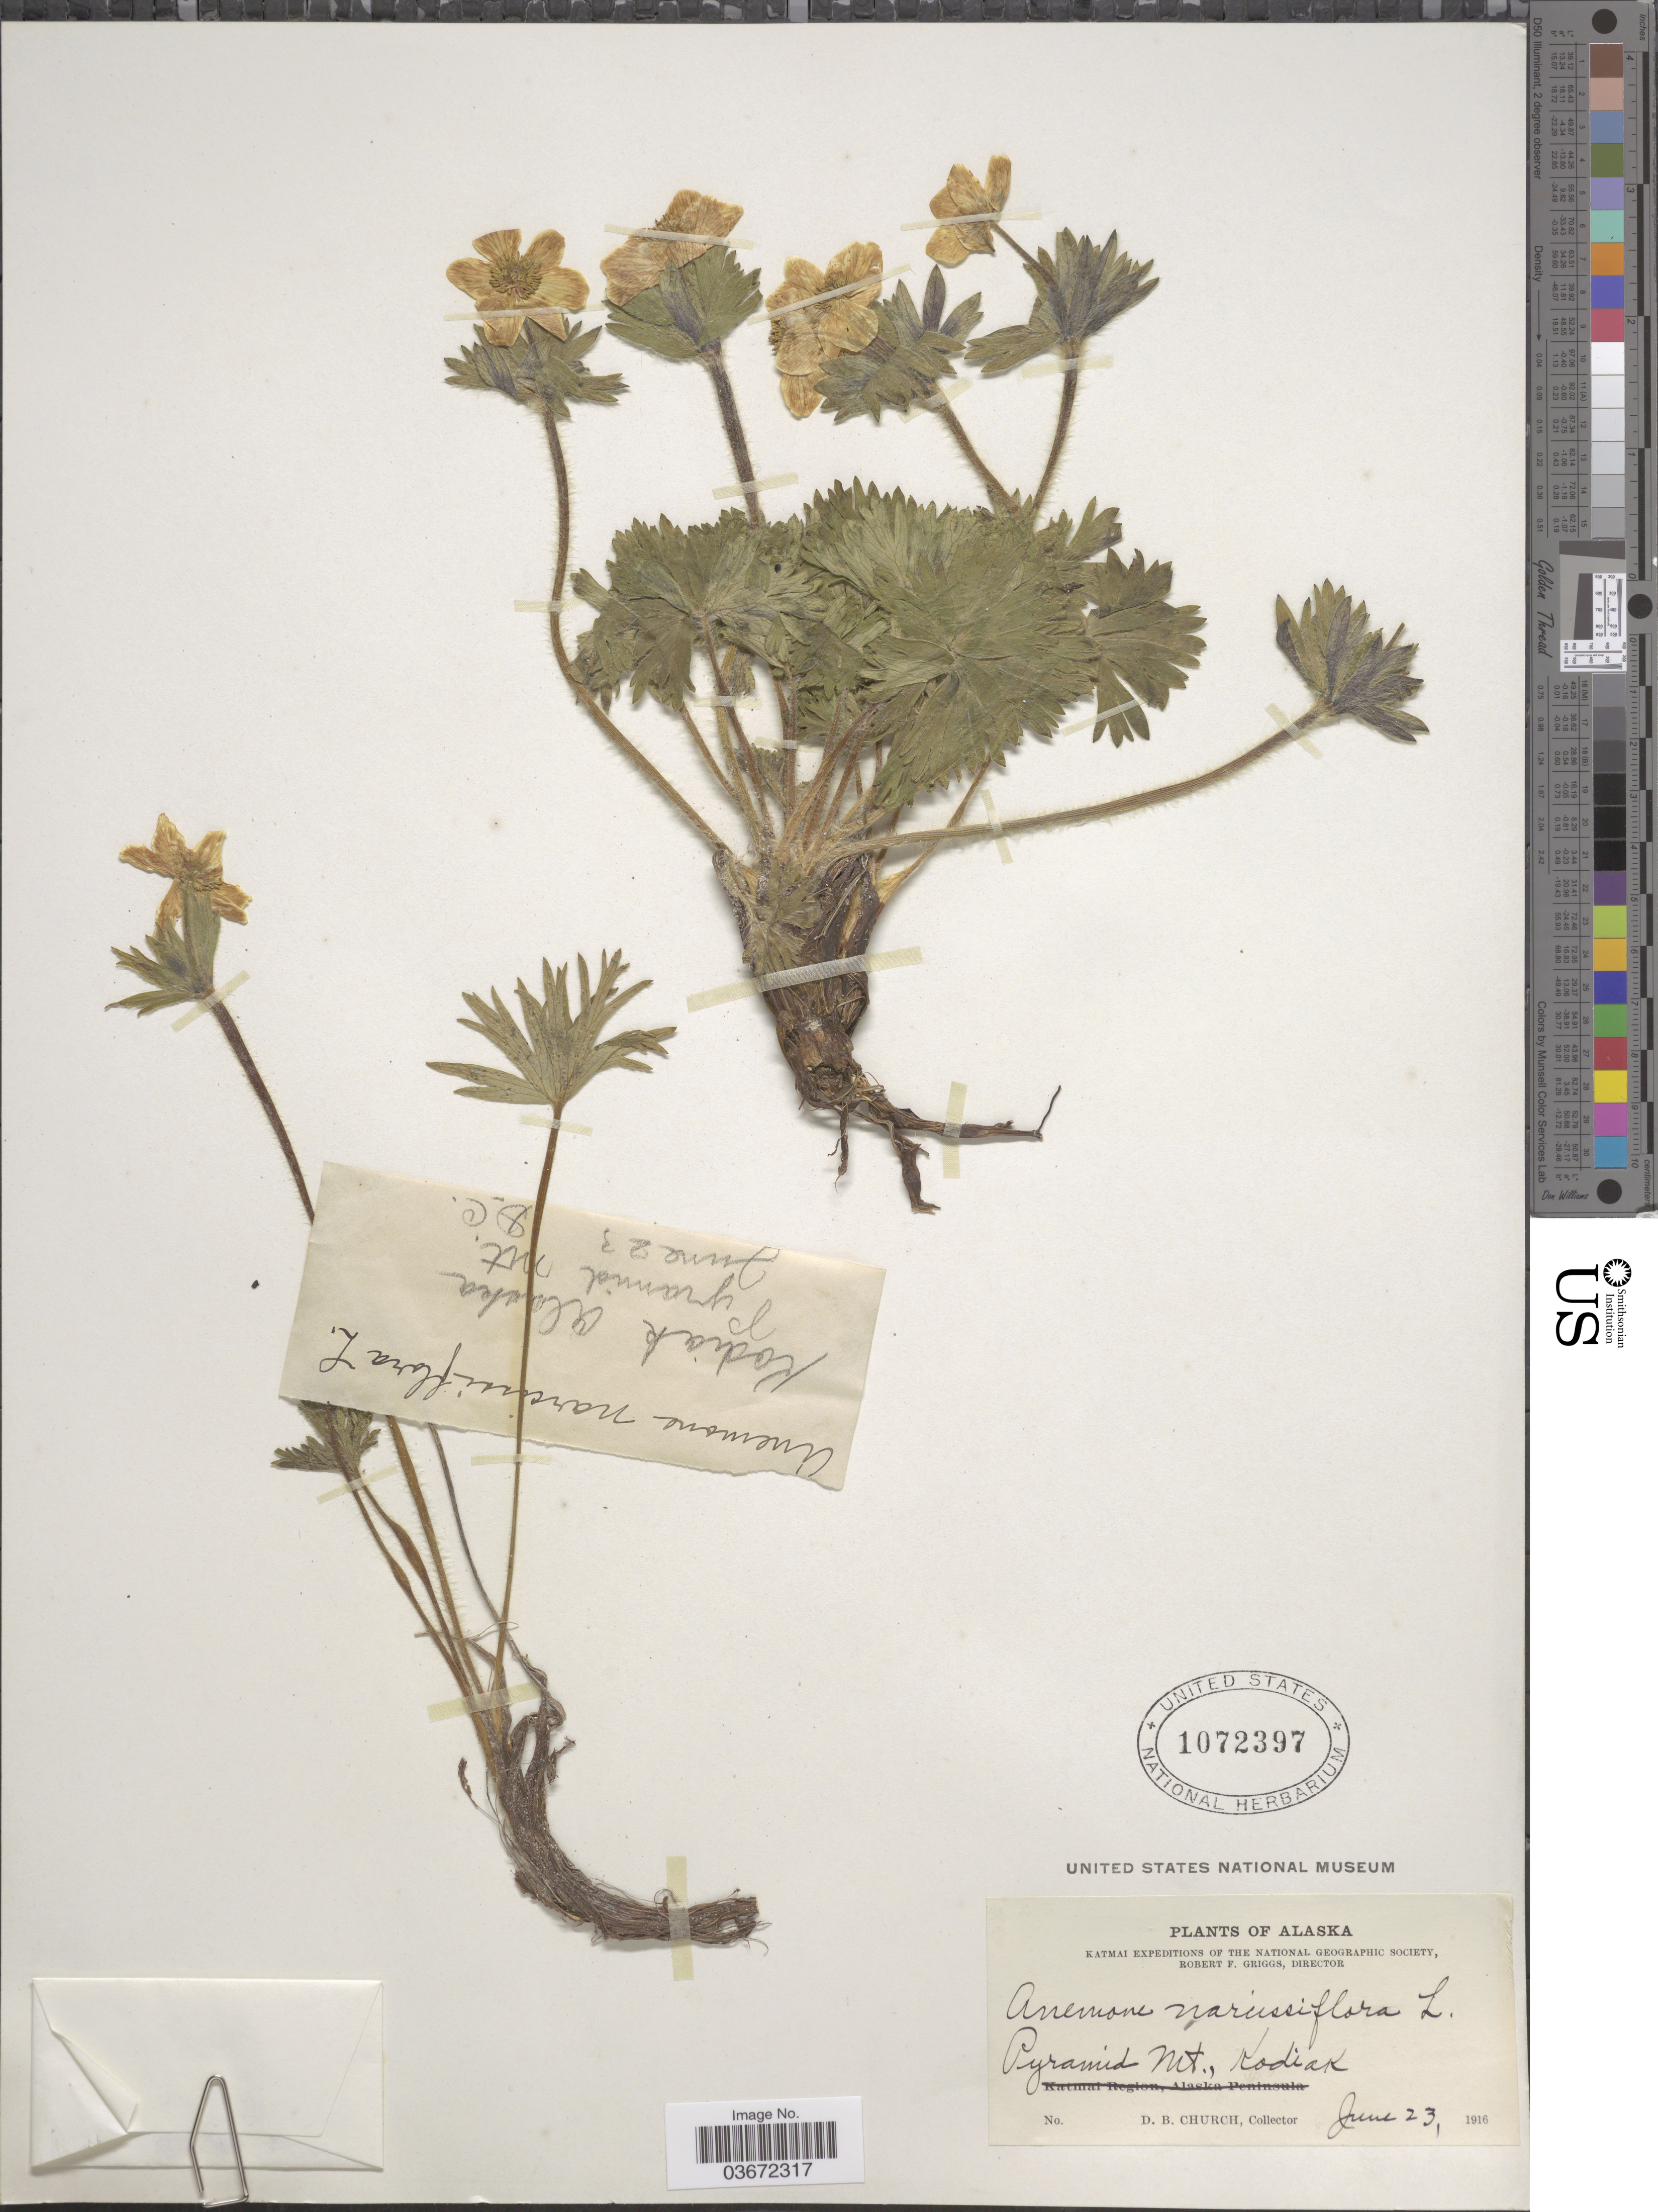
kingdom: Plantae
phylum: Tracheophyta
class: Magnoliopsida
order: Ranunculales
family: Ranunculaceae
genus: Anemone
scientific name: Anemone narcissiflora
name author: L.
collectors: D. Church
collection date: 1916-06-23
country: United States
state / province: Alaska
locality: Pyramid Mt., Kodiak.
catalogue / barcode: US 1072397